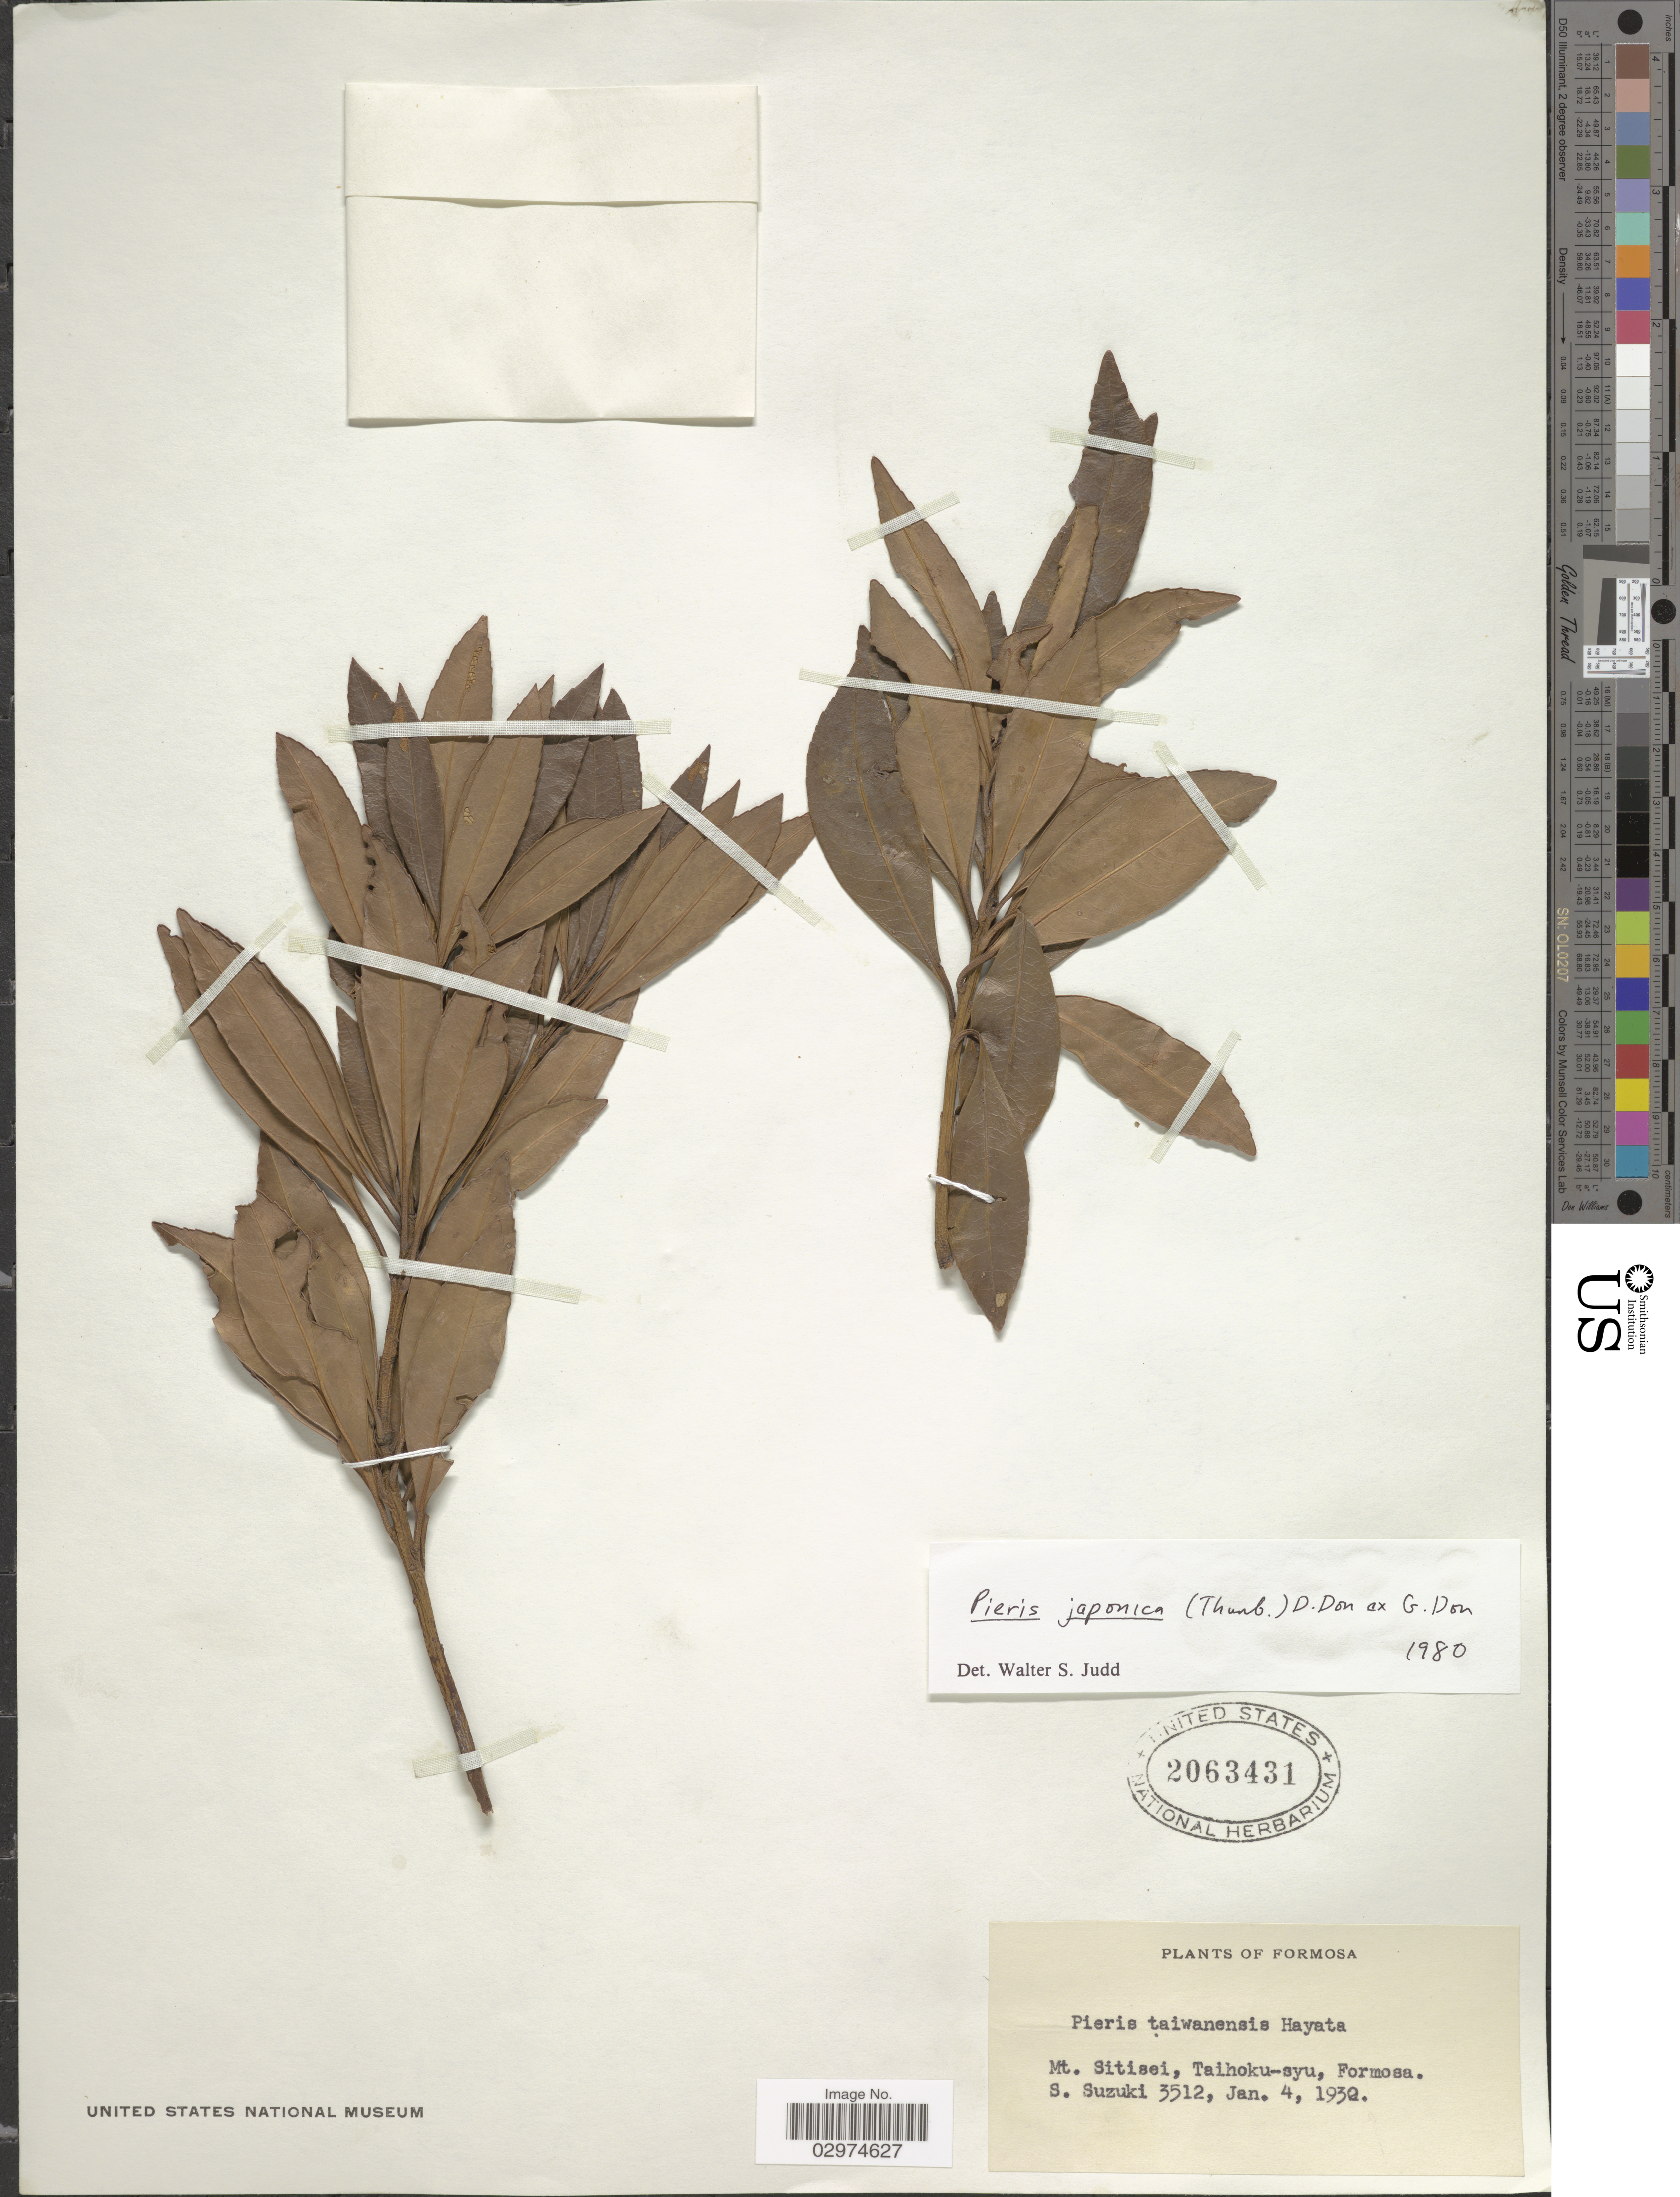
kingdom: Plantae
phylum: Tracheophyta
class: Magnoliopsida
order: Ericales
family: Ericaceae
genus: Pieris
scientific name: Pieris japonica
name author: (Thunb.) D. Don ex G. Don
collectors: S. Suzuki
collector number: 3512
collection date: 1930-01-04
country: Taiwan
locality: Formosa, Mt. Sitisei, Taihoku-syu, Formosa.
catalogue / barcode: US 2063431